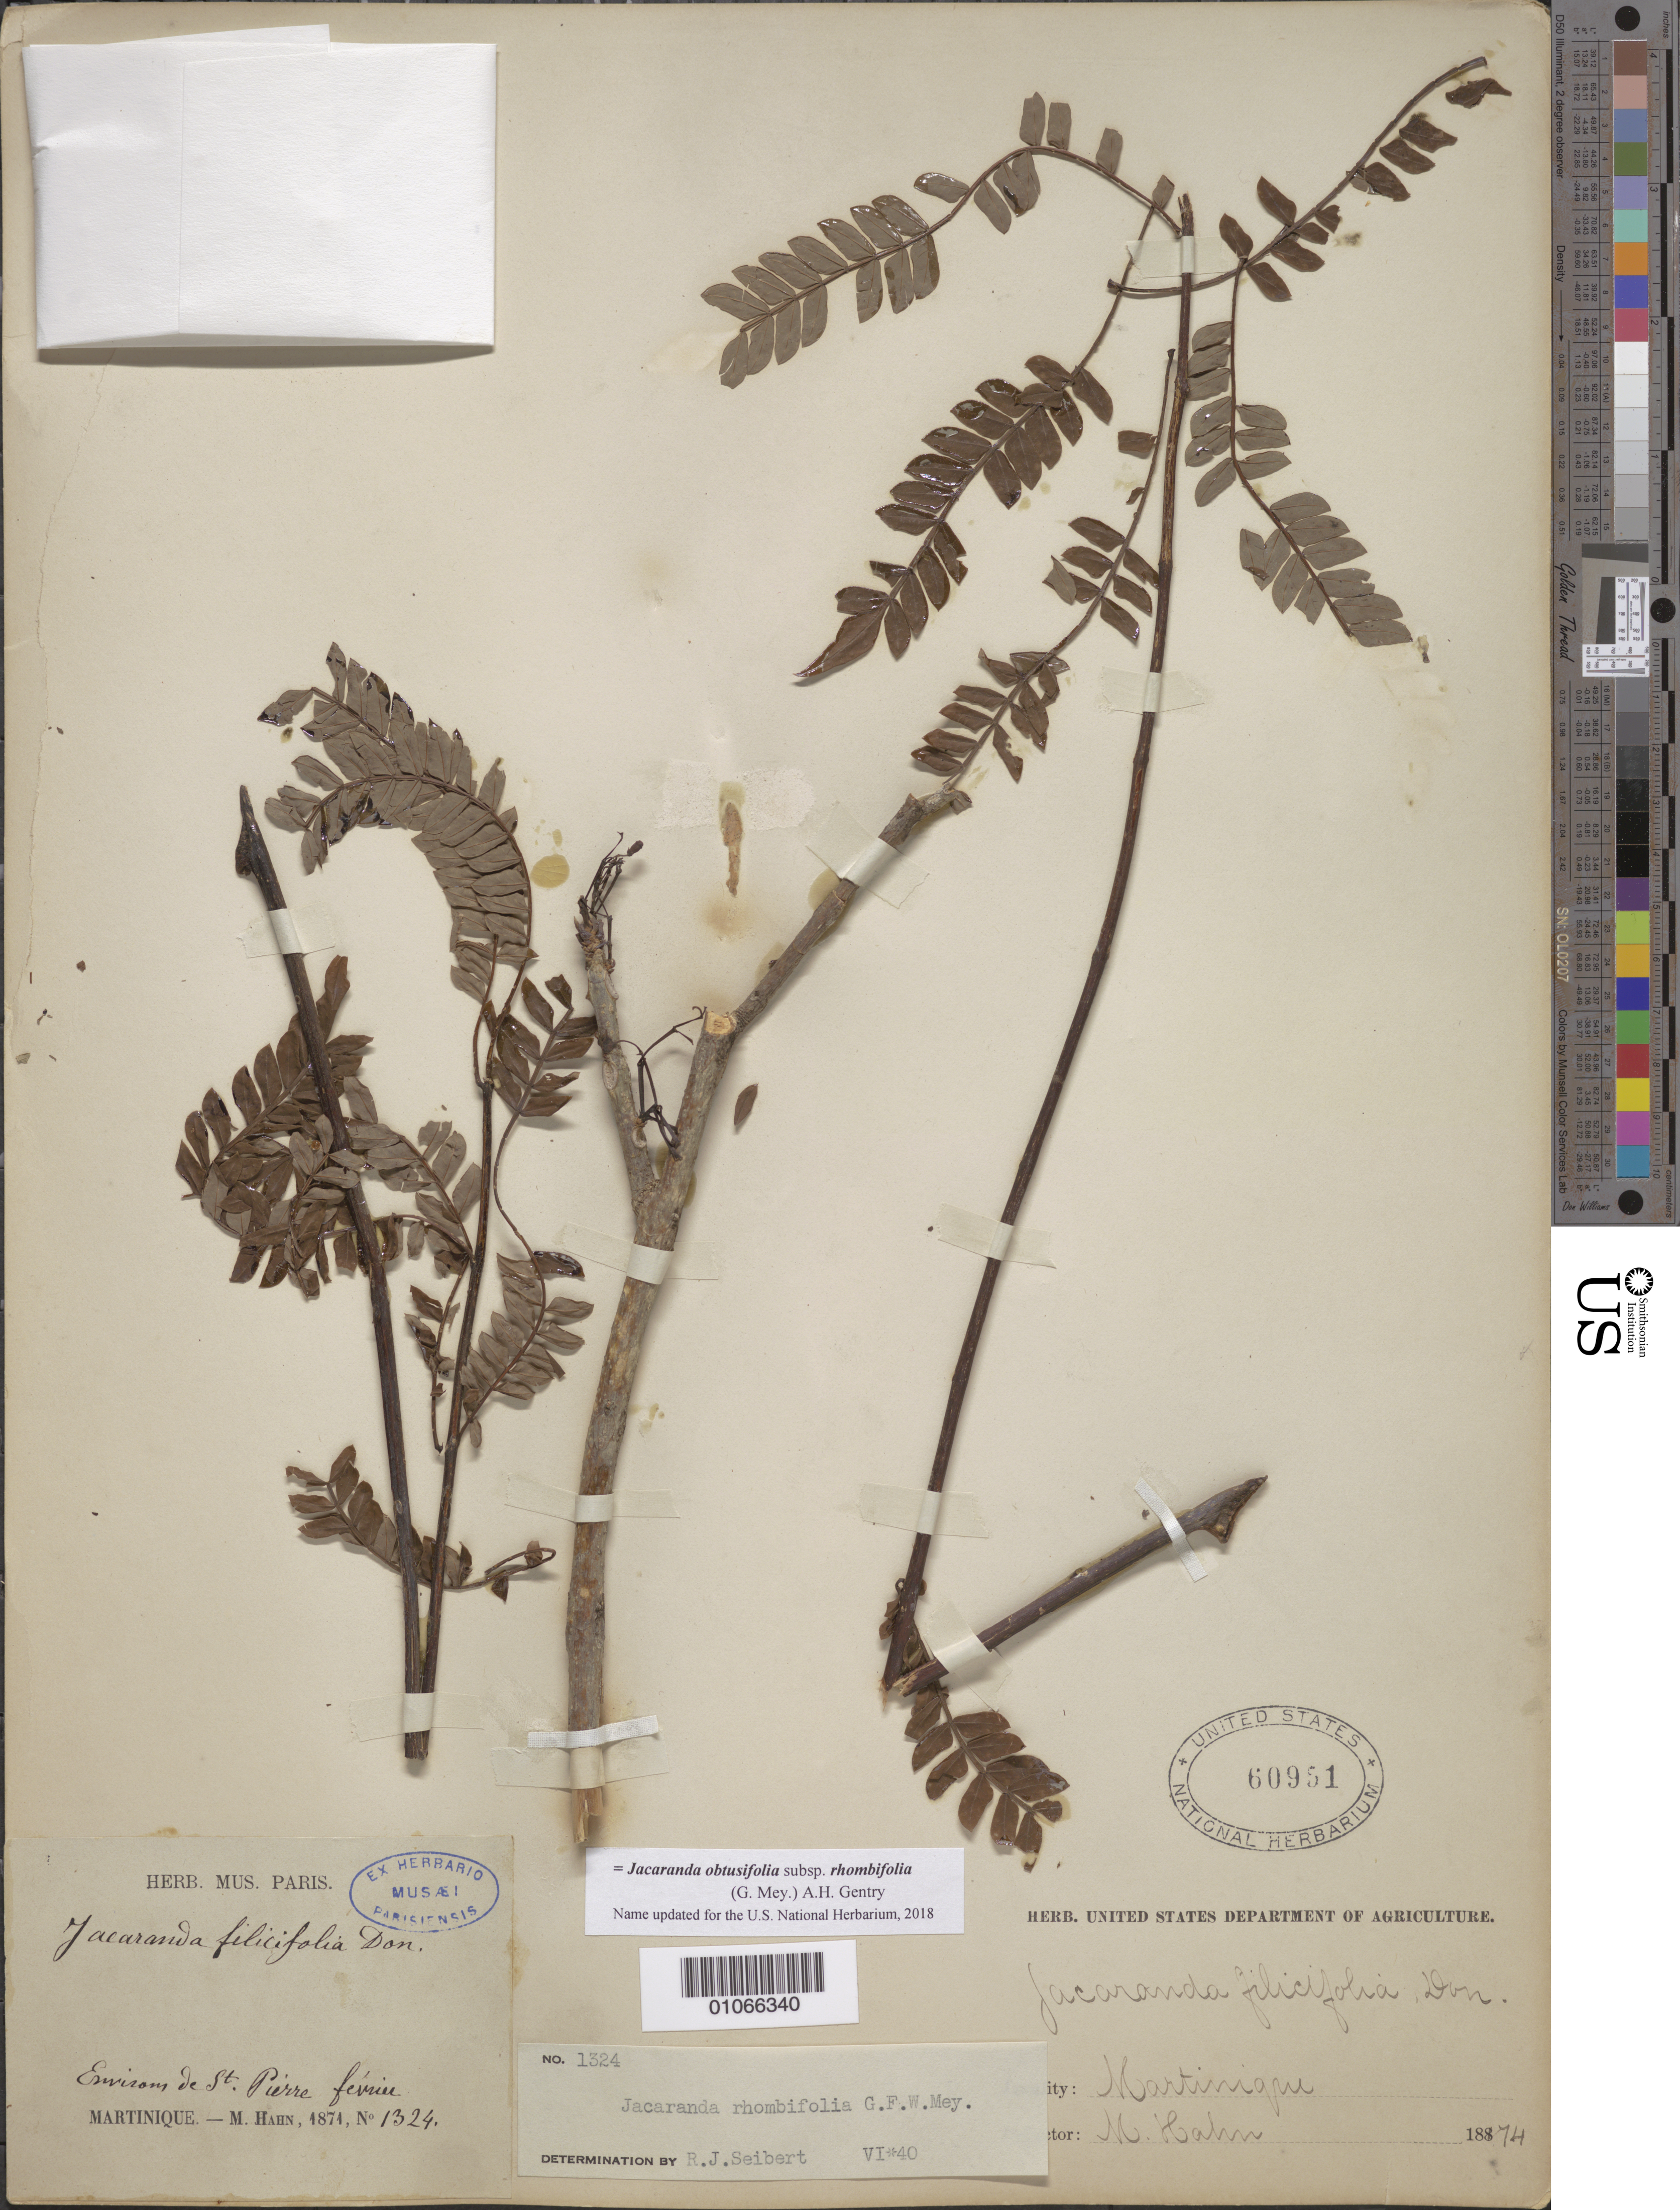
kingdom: Plantae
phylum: Tracheophyta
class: Magnoliopsida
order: Lamiales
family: Bignoniaceae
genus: Jacaranda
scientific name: Jacaranda rhombifolia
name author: G. Mey.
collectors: M. Hahn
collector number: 1324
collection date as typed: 01 Jan 1874 to 31 Dec 1874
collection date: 1874-01-01/1874-12-31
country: Martinique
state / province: Saint-Pierre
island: Martinique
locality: Case-Pilote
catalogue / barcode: US 60951